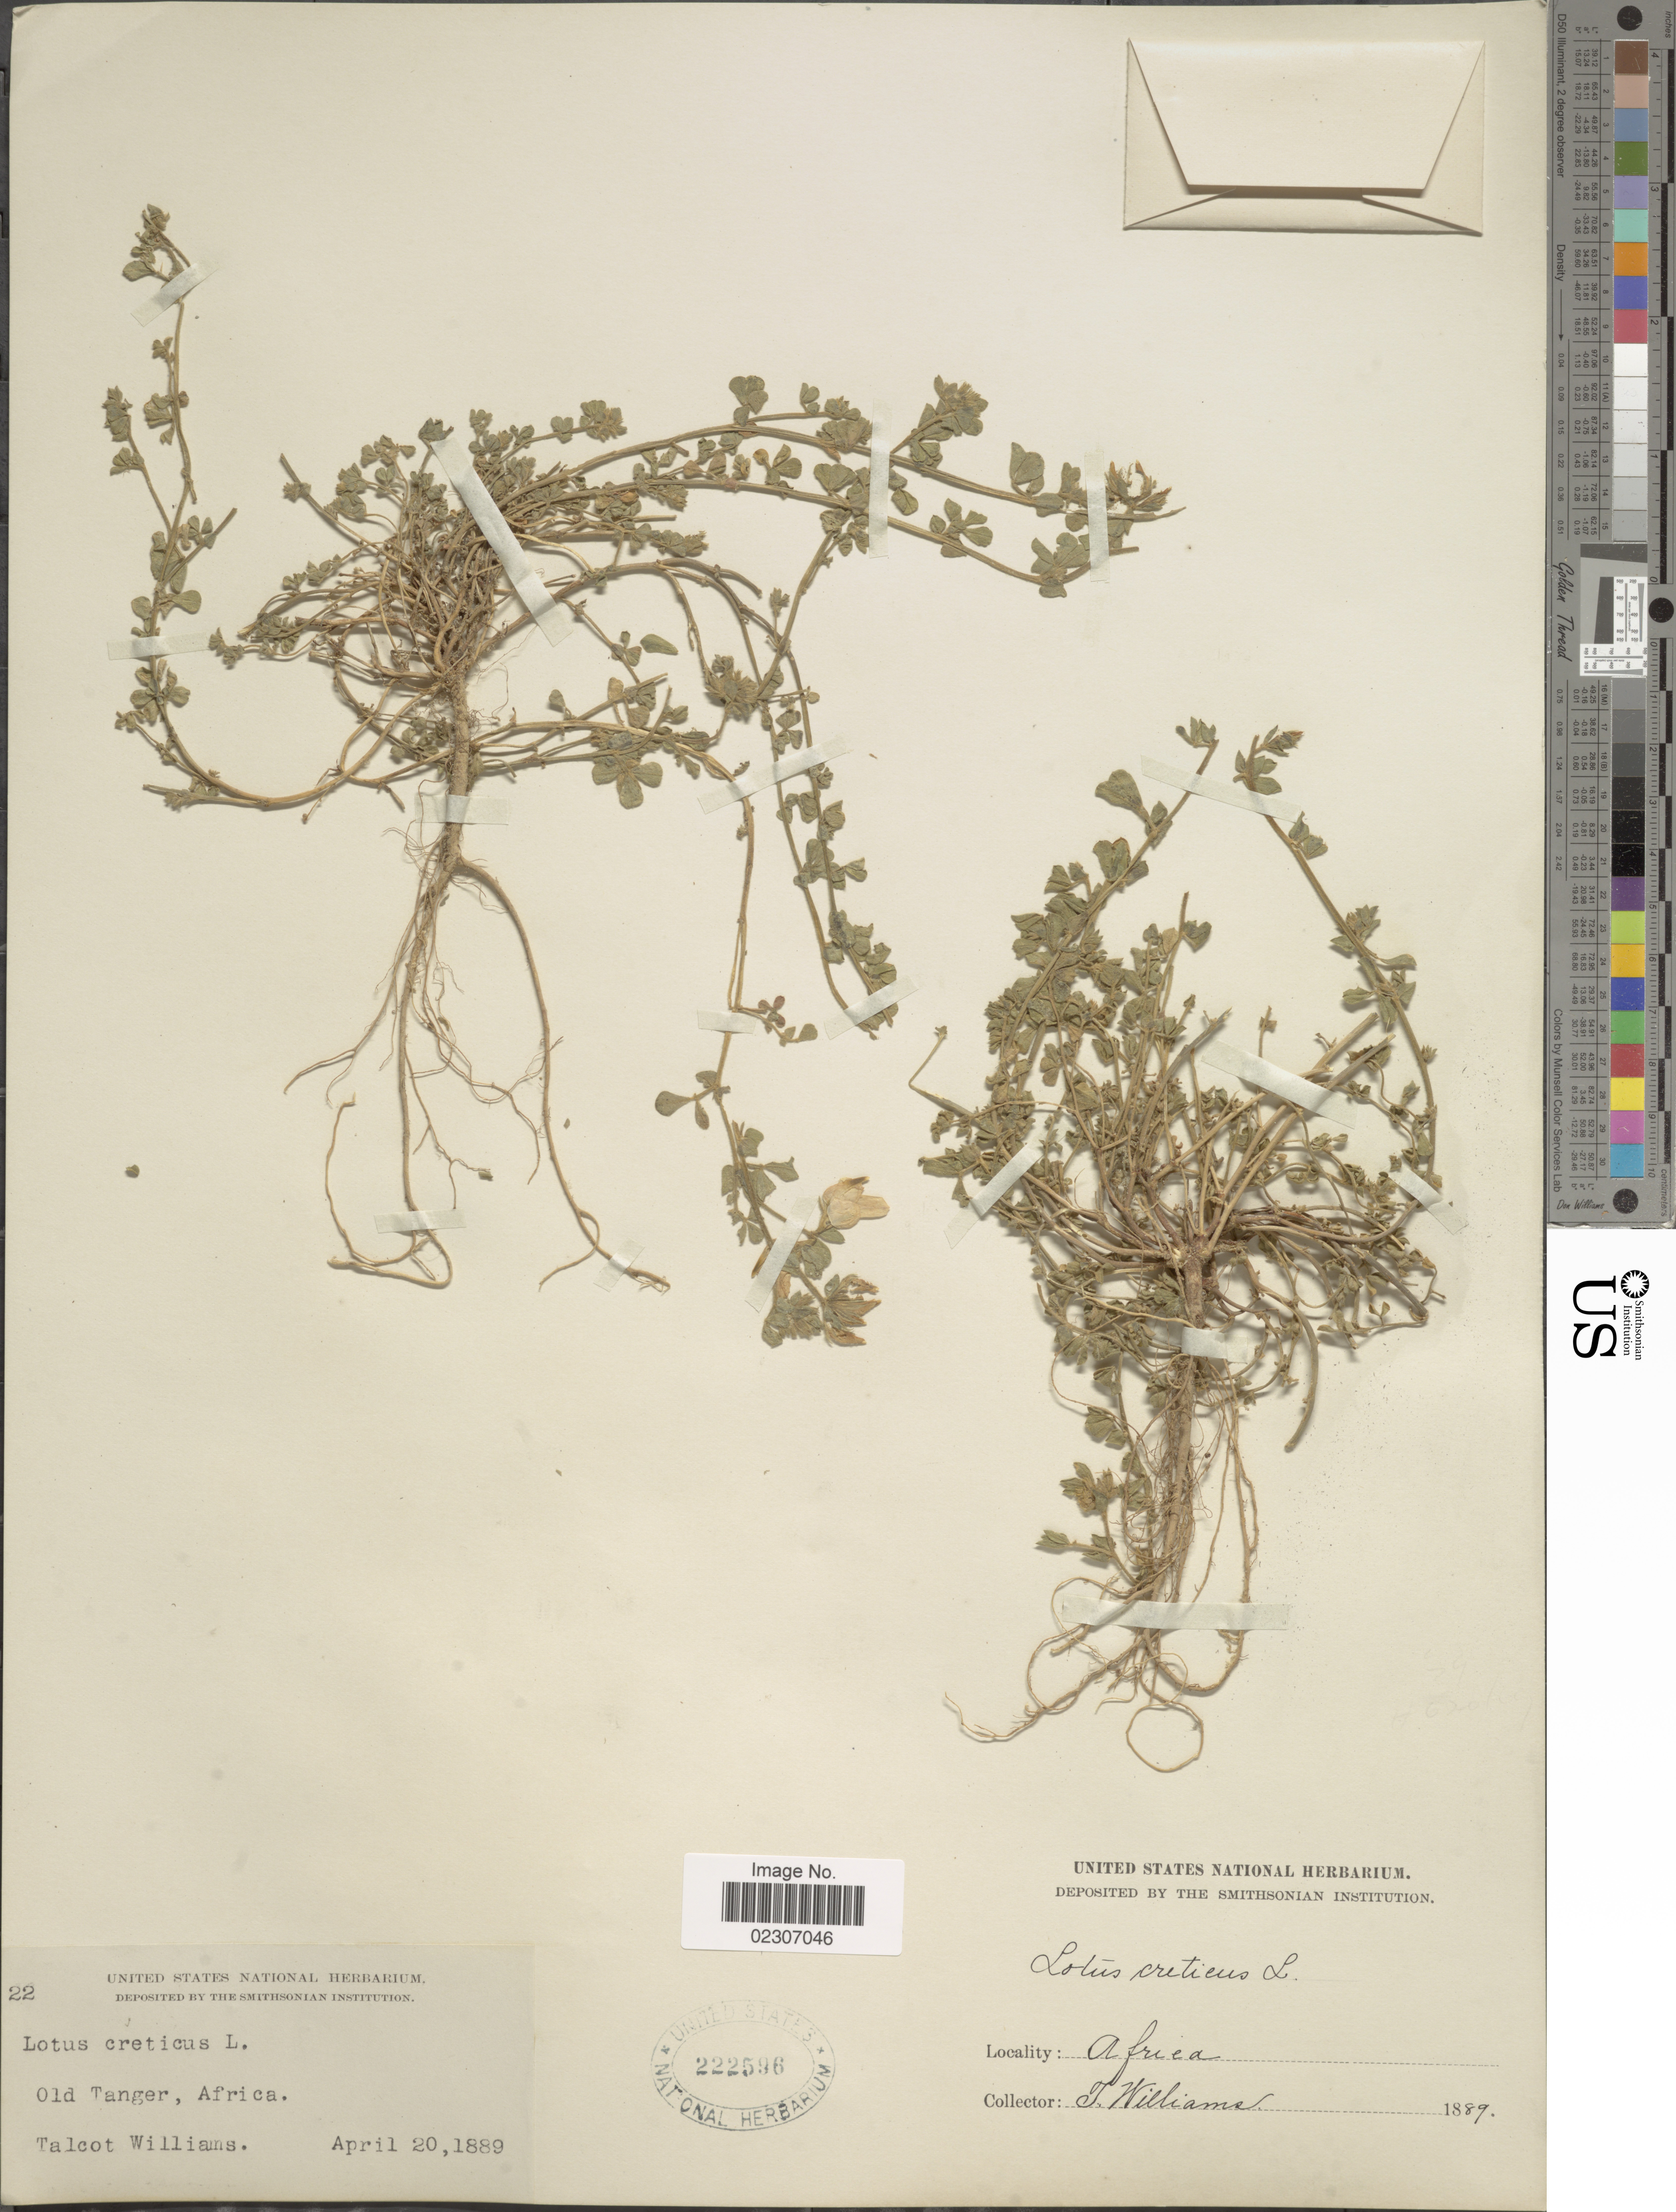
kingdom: Plantae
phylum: Tracheophyta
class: Magnoliopsida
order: Fabales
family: Fabaceae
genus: Lotus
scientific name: Lotus creticus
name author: L.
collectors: T. Williams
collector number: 22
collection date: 1889-04-20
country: Morocco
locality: Old Tanger, Africa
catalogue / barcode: US 222596